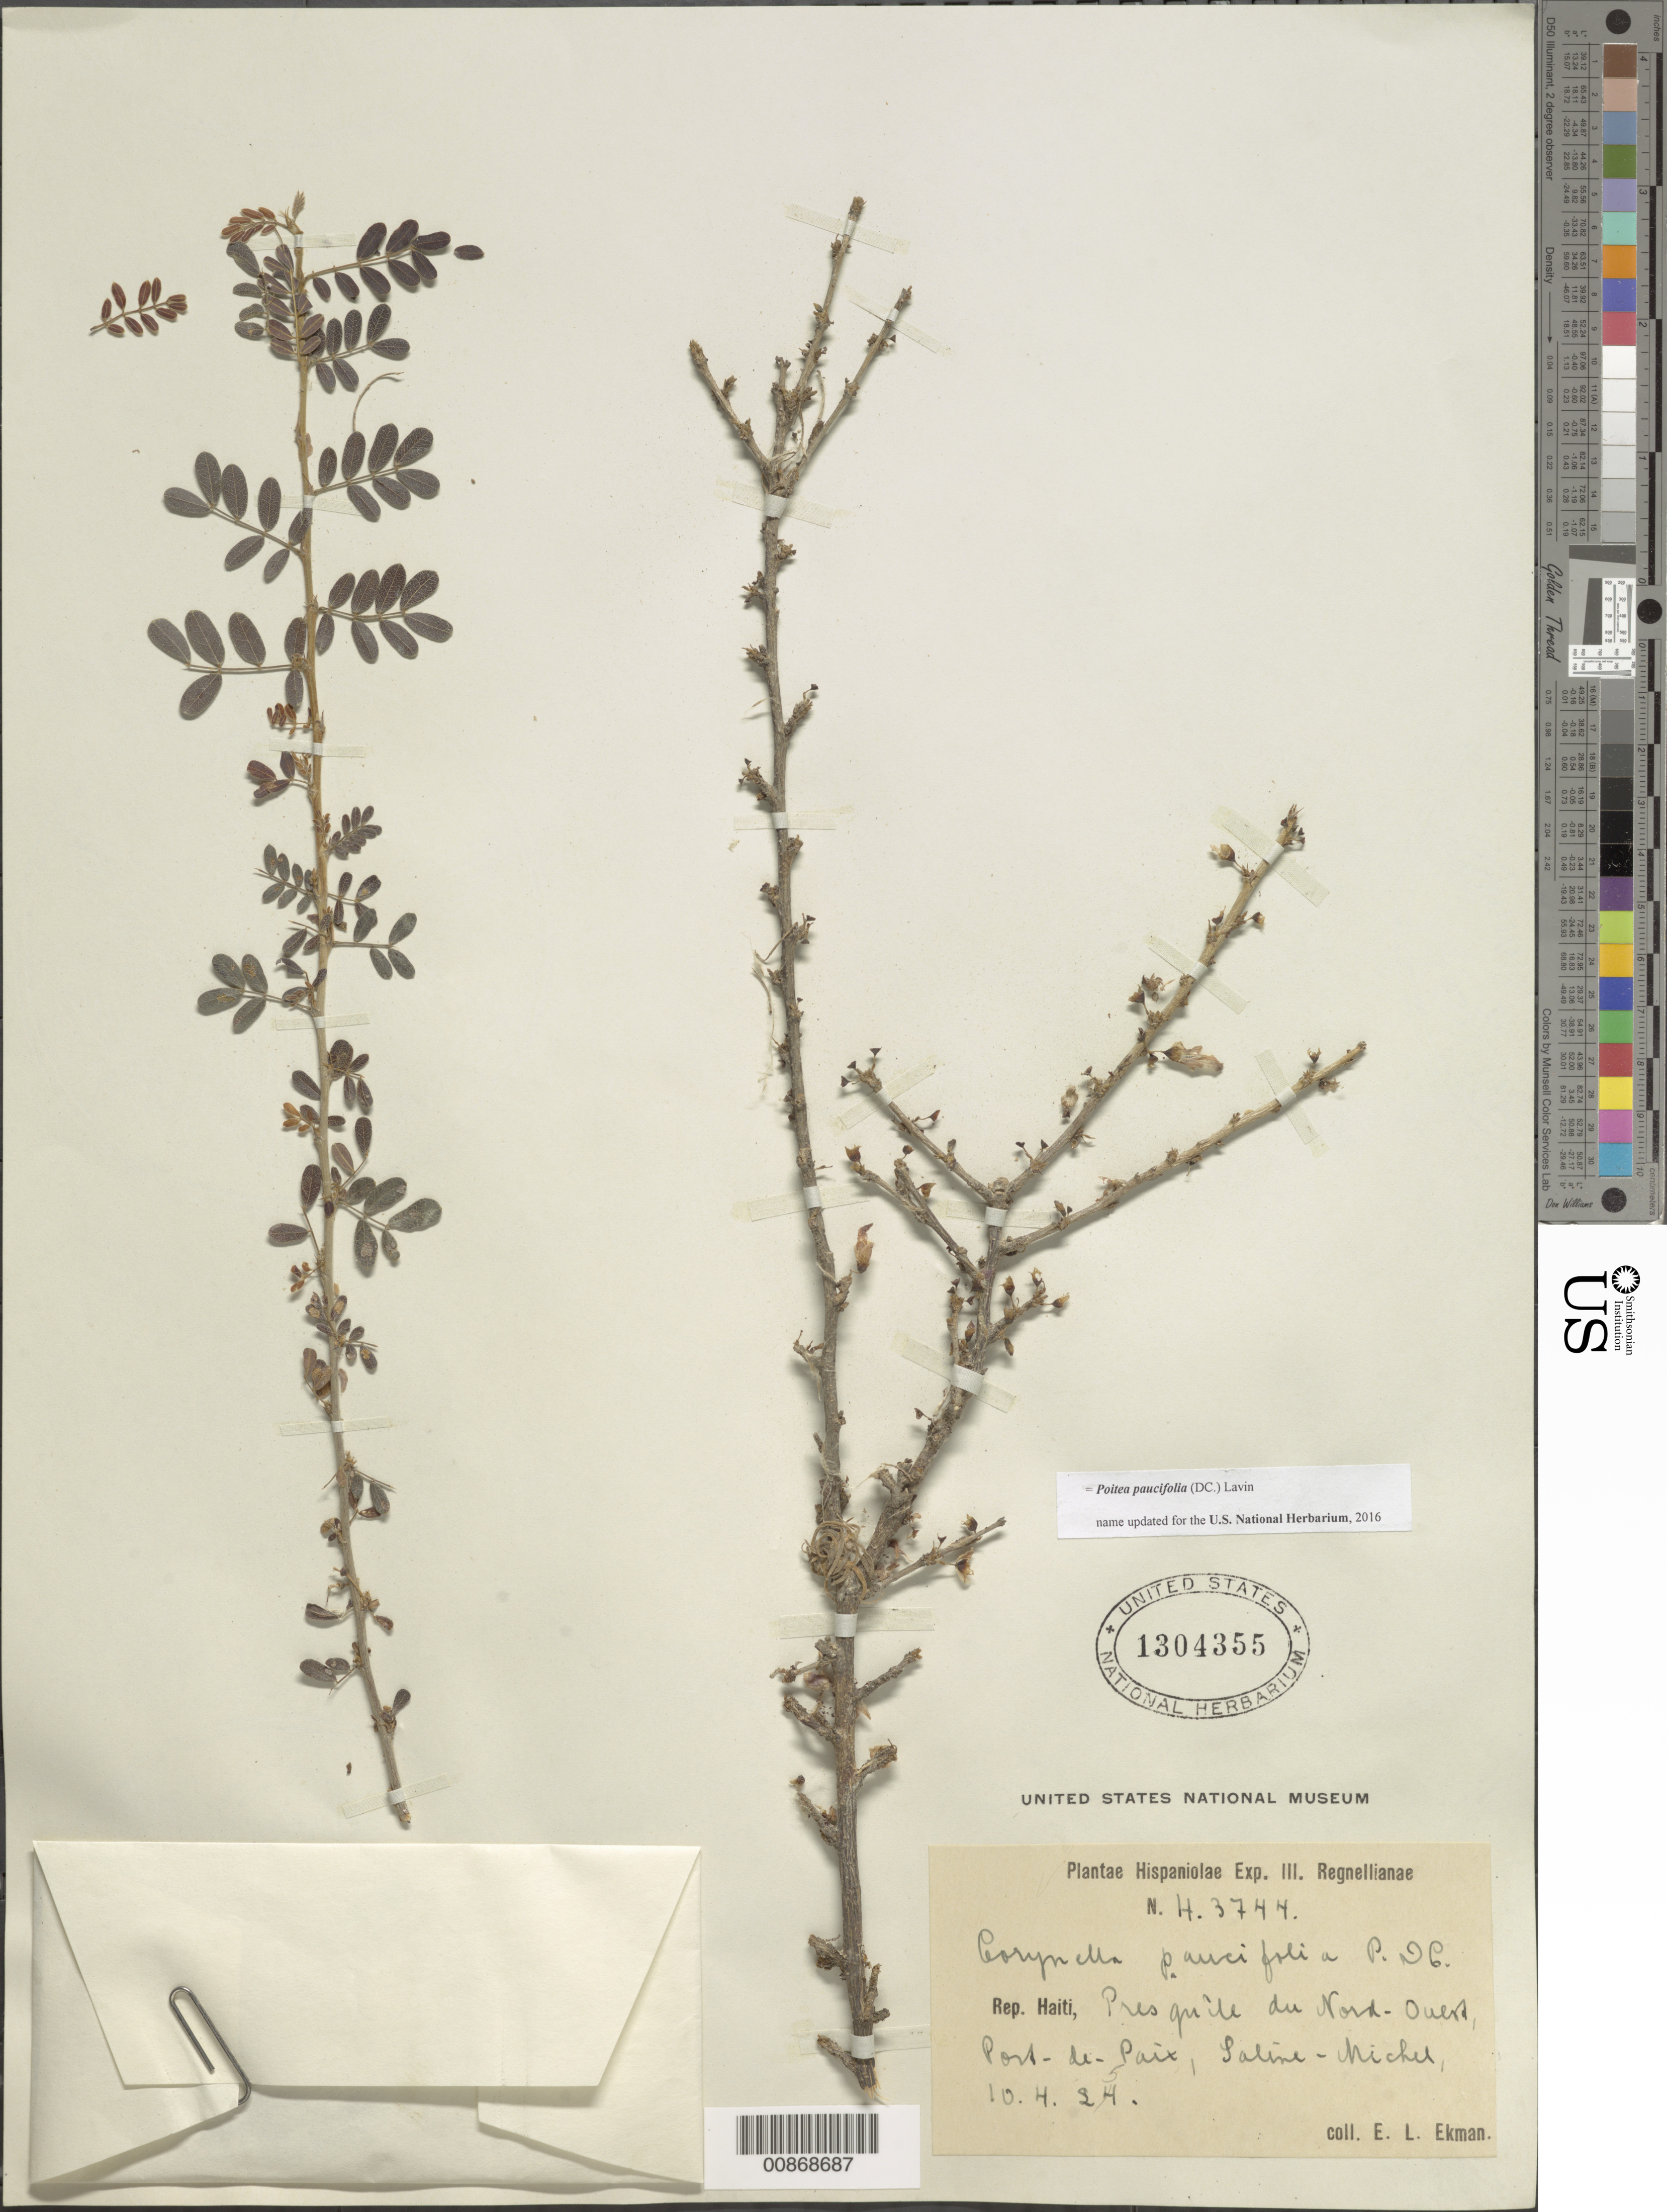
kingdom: Plantae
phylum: Tracheophyta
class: Magnoliopsida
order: Fabales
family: Fabaceae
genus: Poitea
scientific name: Poitea paucifolia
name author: (DC.) Lavin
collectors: E. L. Ekman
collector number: H 3744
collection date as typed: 10 Apr 1925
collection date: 1925-04-10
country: Haiti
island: Hispaniola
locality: Presqu'île du Nord-Ouest, Port-de-Paix, Saline- Michel.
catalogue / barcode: US 1304355